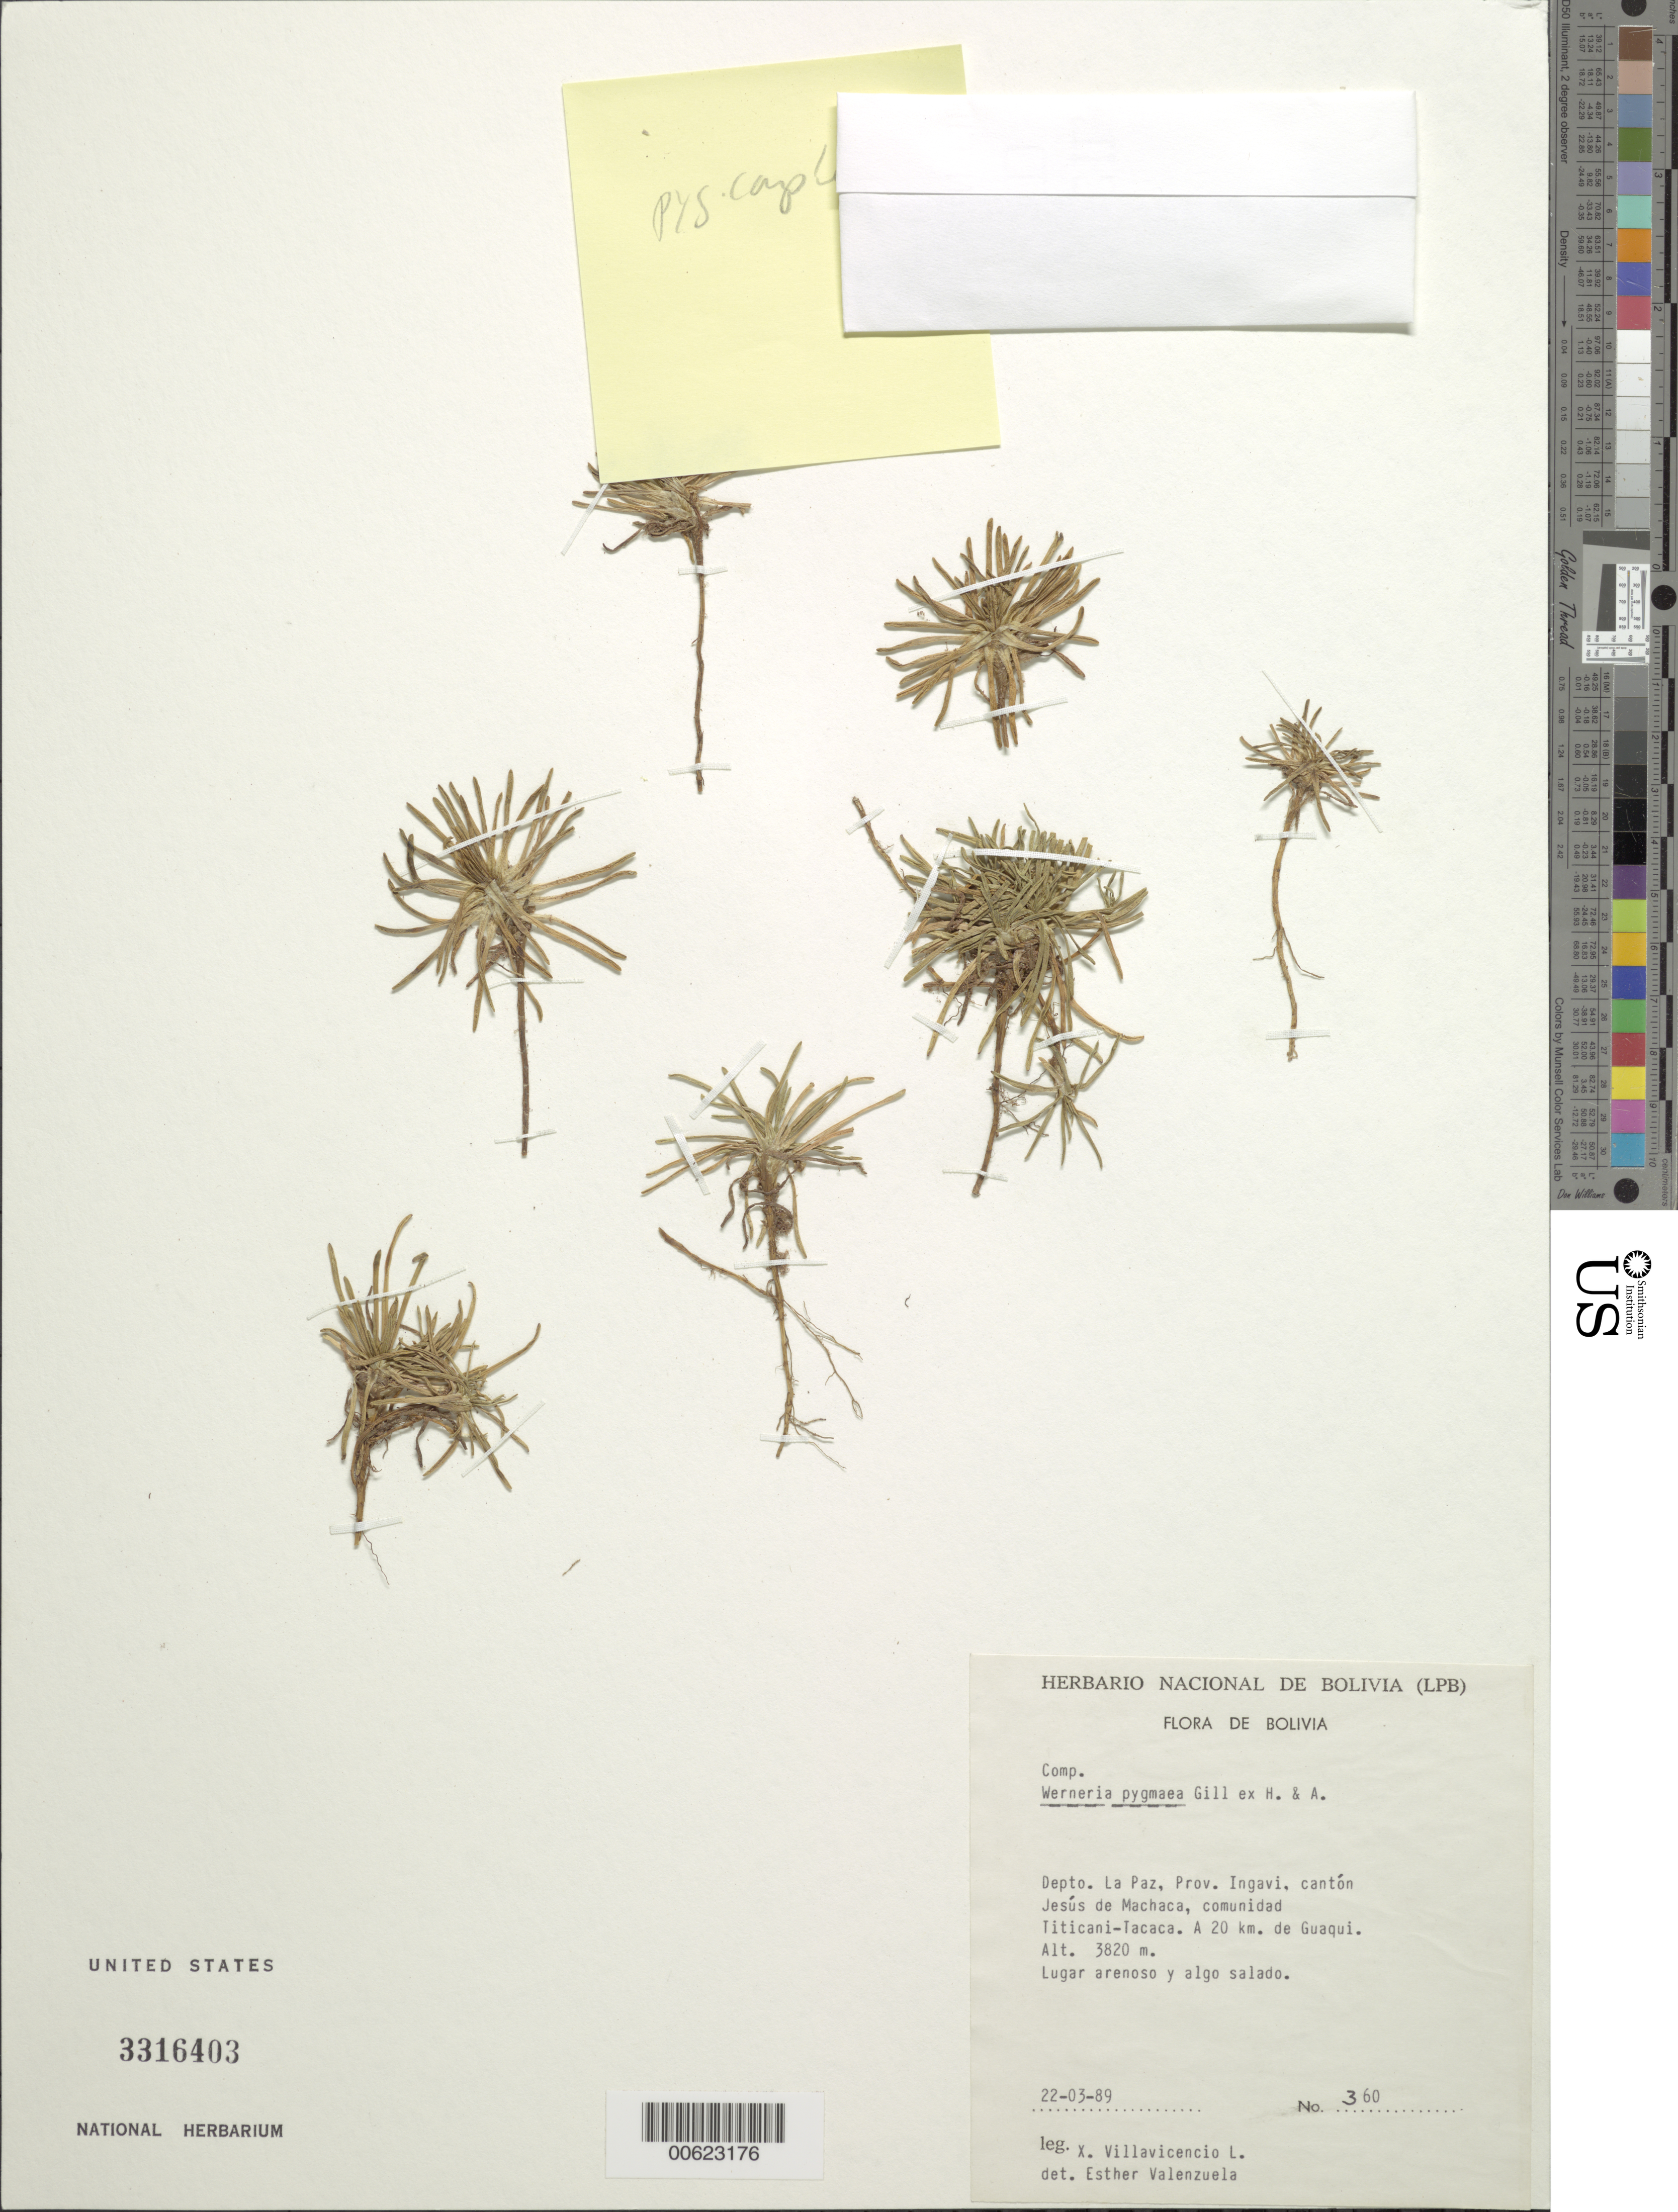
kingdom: Plantae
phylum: Tracheophyta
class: Magnoliopsida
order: Asterales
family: Asteraceae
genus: Werneria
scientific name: Werneria pygmaea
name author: Gillies ex Hook. & Arn.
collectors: X. Villavicencio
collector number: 360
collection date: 1989-03-22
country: Bolivia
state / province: La Paz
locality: Prov. Ingavi, canton Jesus de Machaca, comunidad Titicani-Tacaca, a 20 km de Guagui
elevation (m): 3820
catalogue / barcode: US 3316403